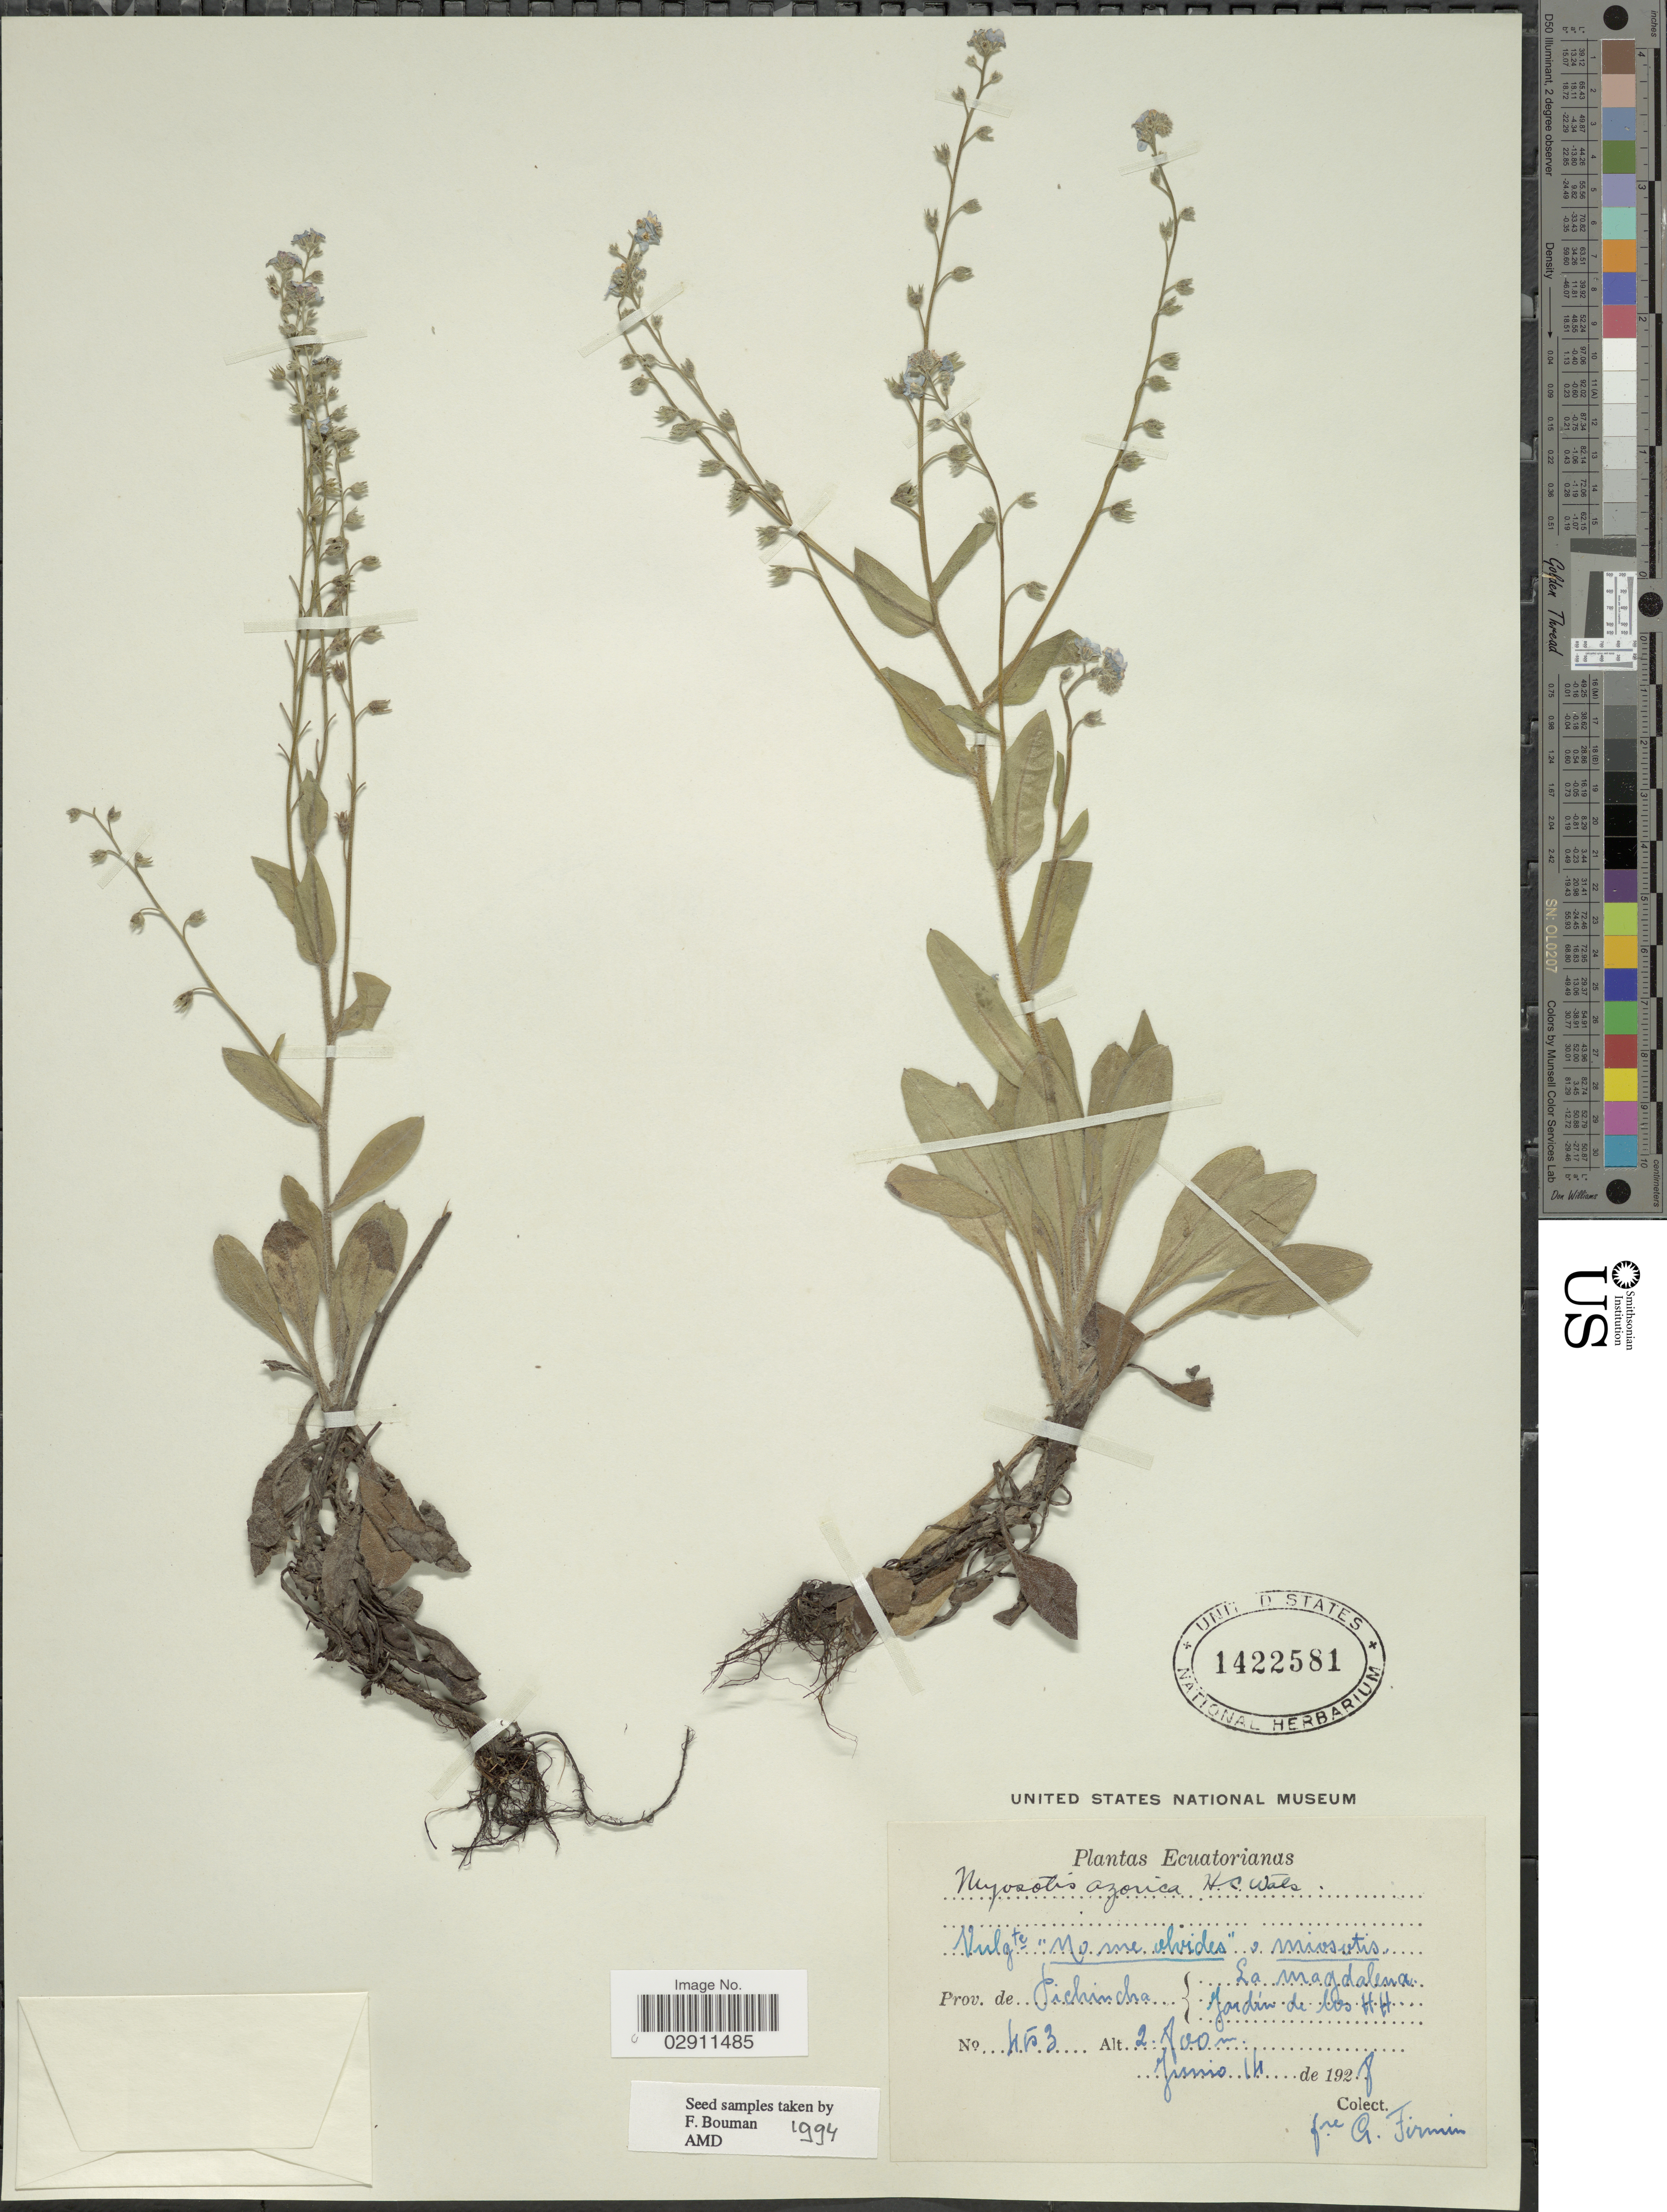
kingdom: Plantae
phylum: Tracheophyta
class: Magnoliopsida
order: Boraginales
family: Boraginaceae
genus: Myosotis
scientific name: Myosotis azorica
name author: H. C. Watson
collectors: F. Firmin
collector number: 453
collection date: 1928-06-14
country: Ecuador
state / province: Pichincha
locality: Ecuatorianas, La Magdalena, Jardin de los H.H.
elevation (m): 2700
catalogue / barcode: US 1422581